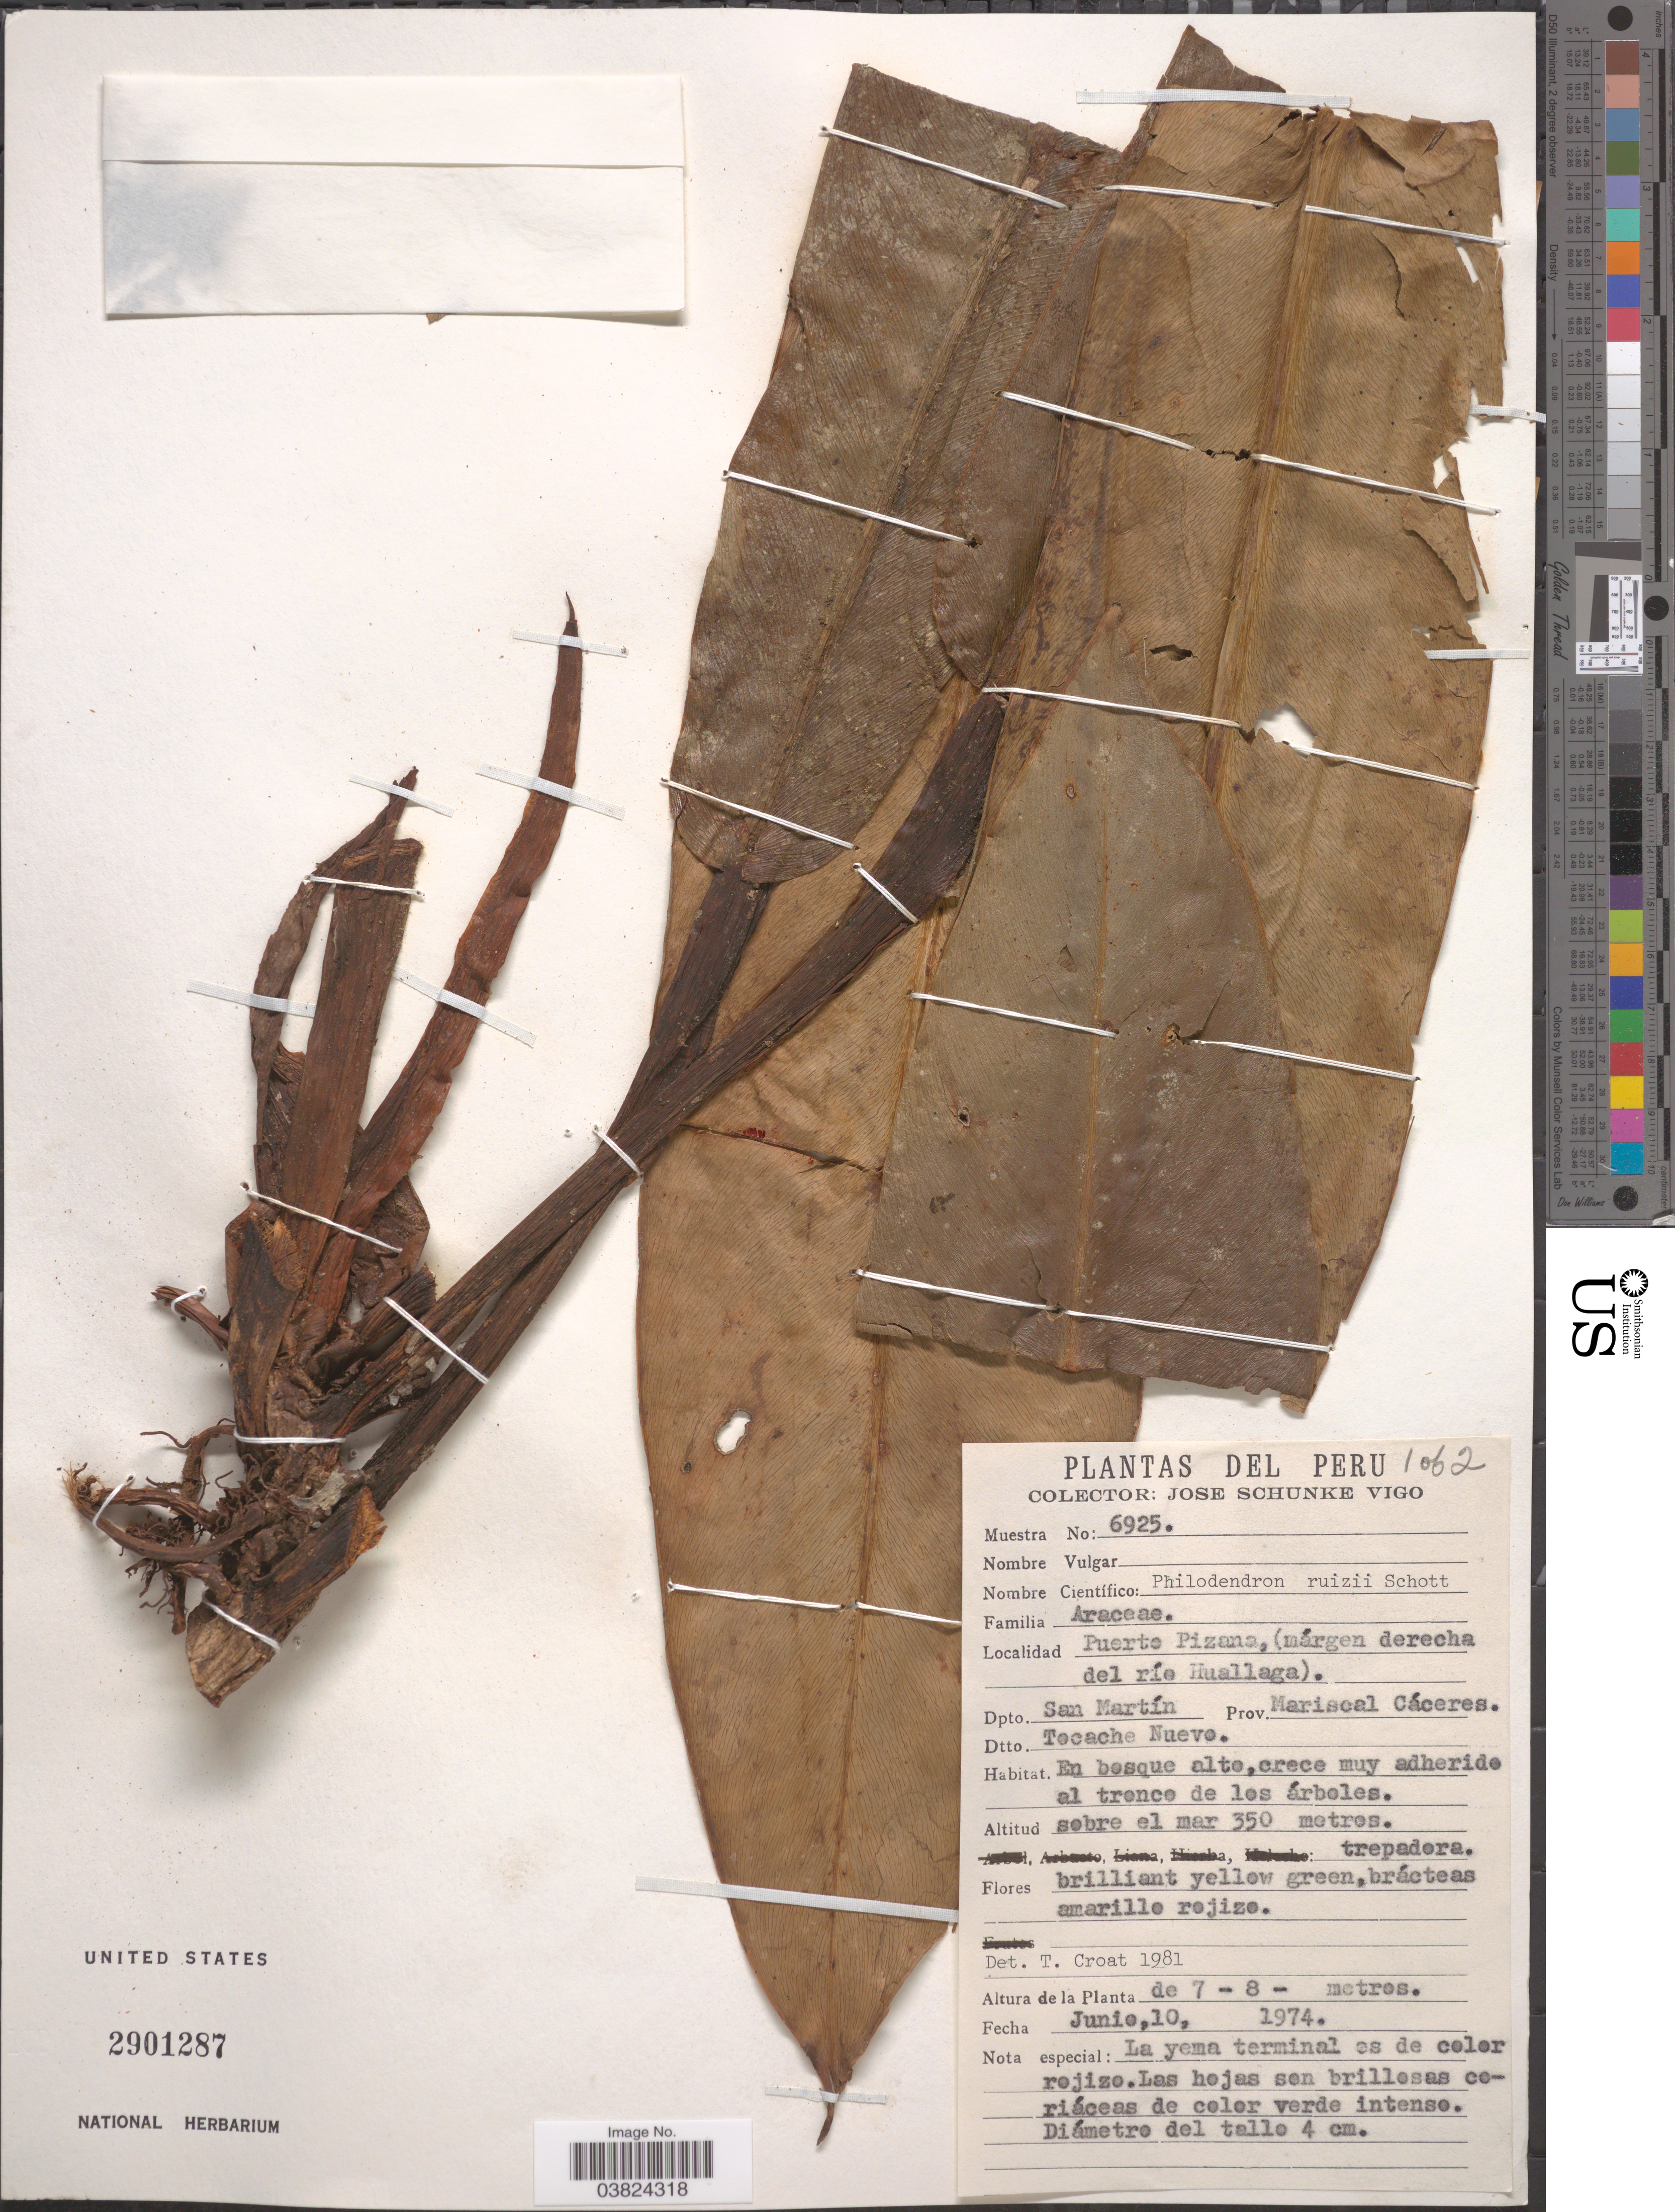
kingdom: Plantae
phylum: Tracheophyta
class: Liliopsida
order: Alismatales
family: Araceae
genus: Philodendron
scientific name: Philodendron ruizii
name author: Schott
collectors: J. Schunke Vigo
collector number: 6925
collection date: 1974-06-10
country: Peru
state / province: San Martín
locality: Puerto Pizana, (márgen derecha del río Huallaga). Dpto. San Martín. Prov. Mariscal Cáceres. Dtto. Tocache Nuevo.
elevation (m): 350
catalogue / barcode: US 2901287